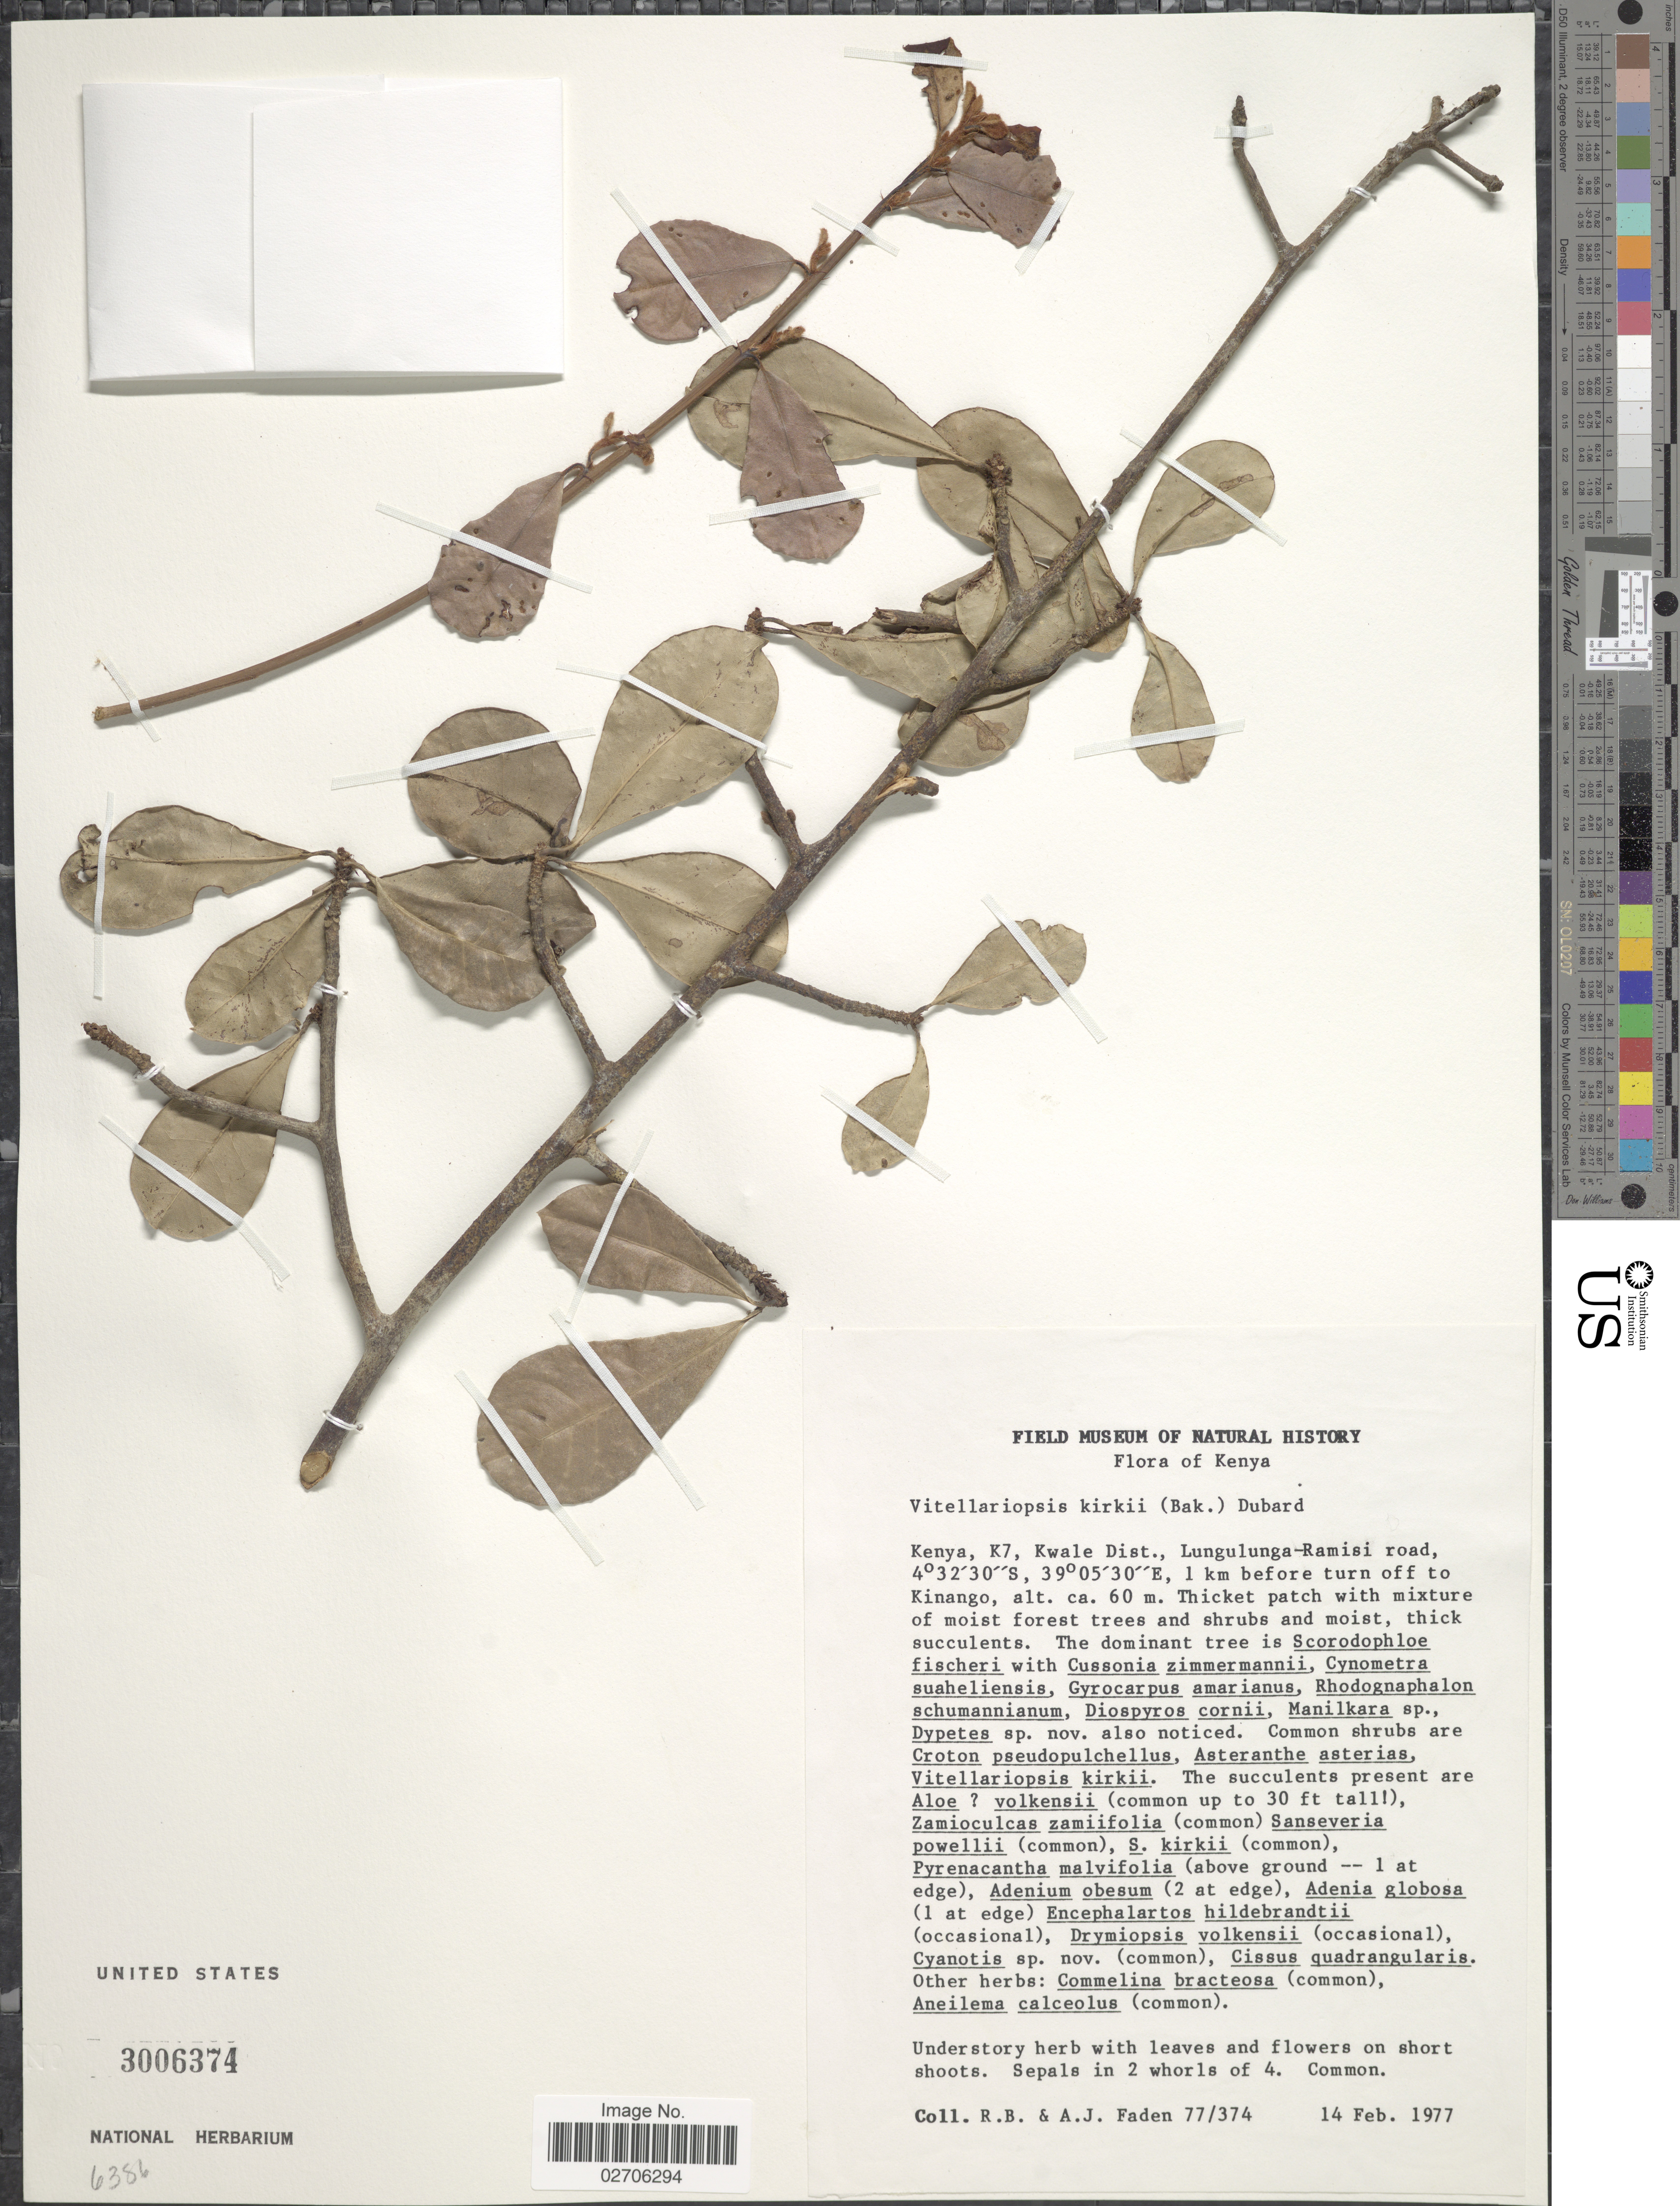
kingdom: Plantae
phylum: Tracheophyta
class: Magnoliopsida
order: Ericales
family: Sapotaceae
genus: Mimusops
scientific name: Mimusops kirkii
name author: Baker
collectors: R. B. Faden & A. J. Faden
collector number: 77/374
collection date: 1977-02-14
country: Kenya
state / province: Kwale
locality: Kenya, K7, Kwale Dist., Lungulunga-Ramisi road, 1 km before turn off to Kinango.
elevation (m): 60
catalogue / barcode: US 3006374